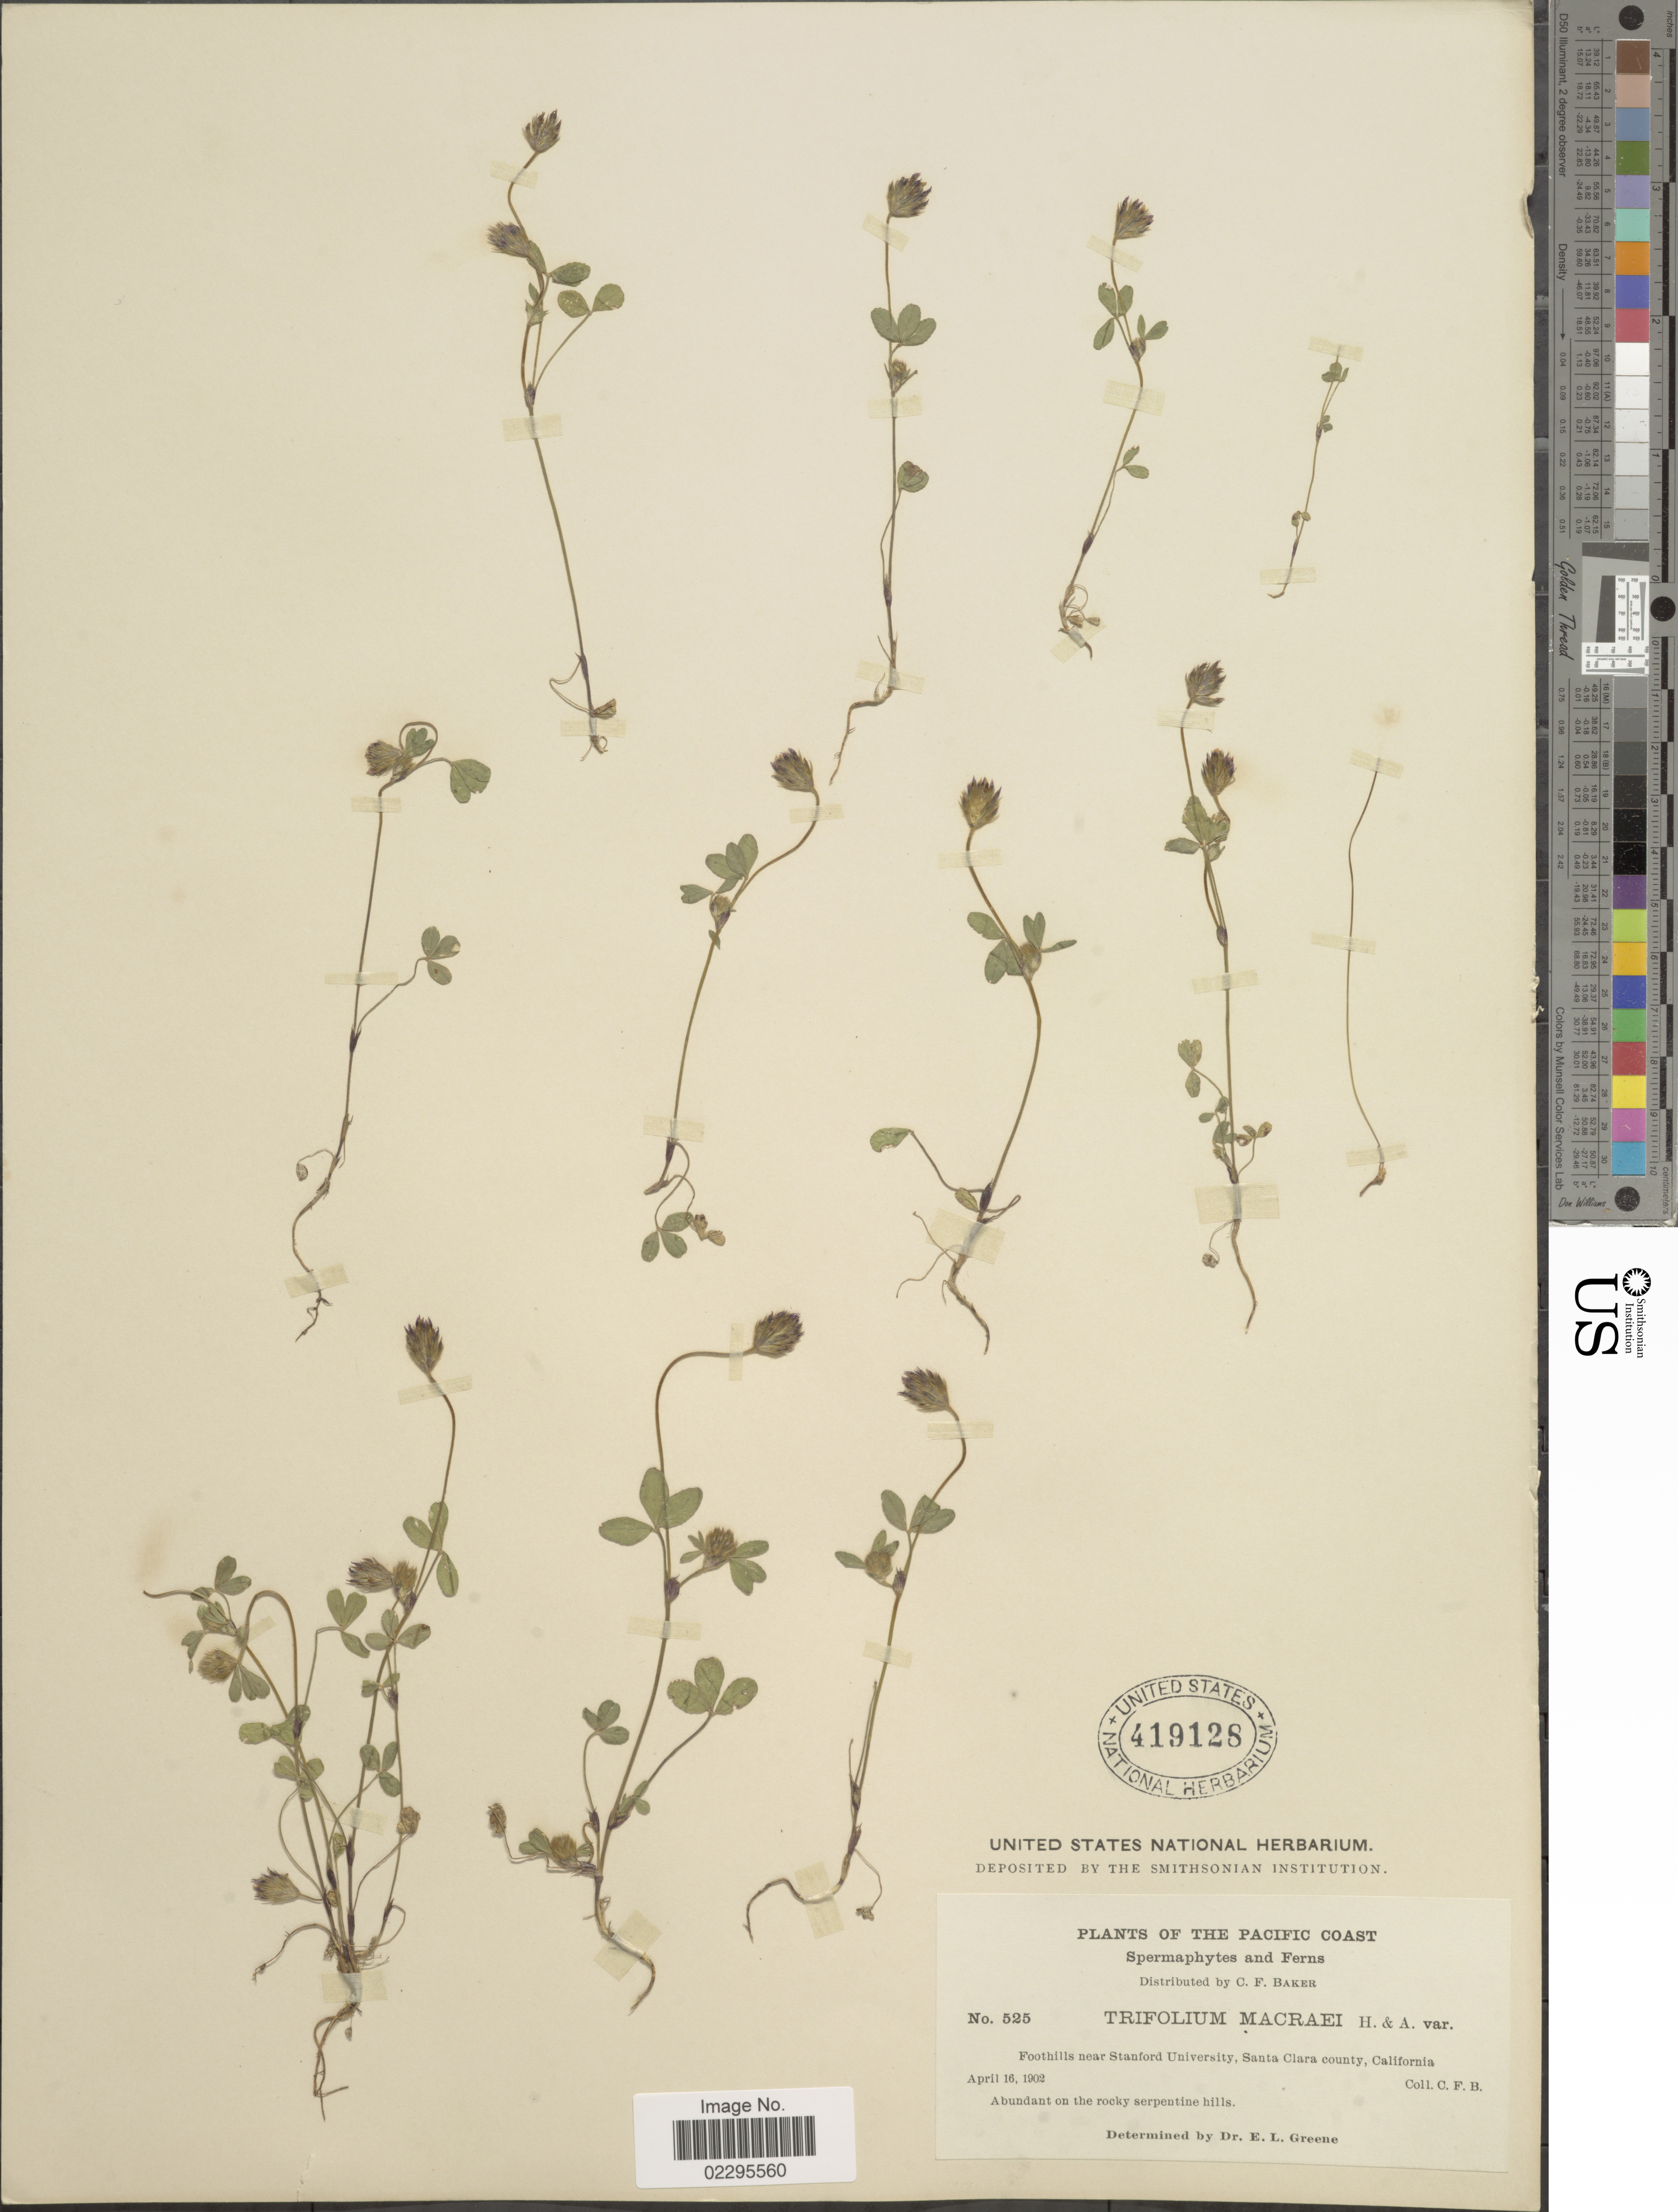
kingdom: Plantae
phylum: Tracheophyta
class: Magnoliopsida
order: Fabales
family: Fabaceae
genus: Trifolium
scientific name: Trifolium albopurpureum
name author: Torr. & A. Gray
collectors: C. F. Baker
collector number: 525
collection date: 1902-04-16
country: United States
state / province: California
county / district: Santa Clara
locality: Pacific Coast. Foothills near Stanford University, Santa Clara county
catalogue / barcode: US 419128